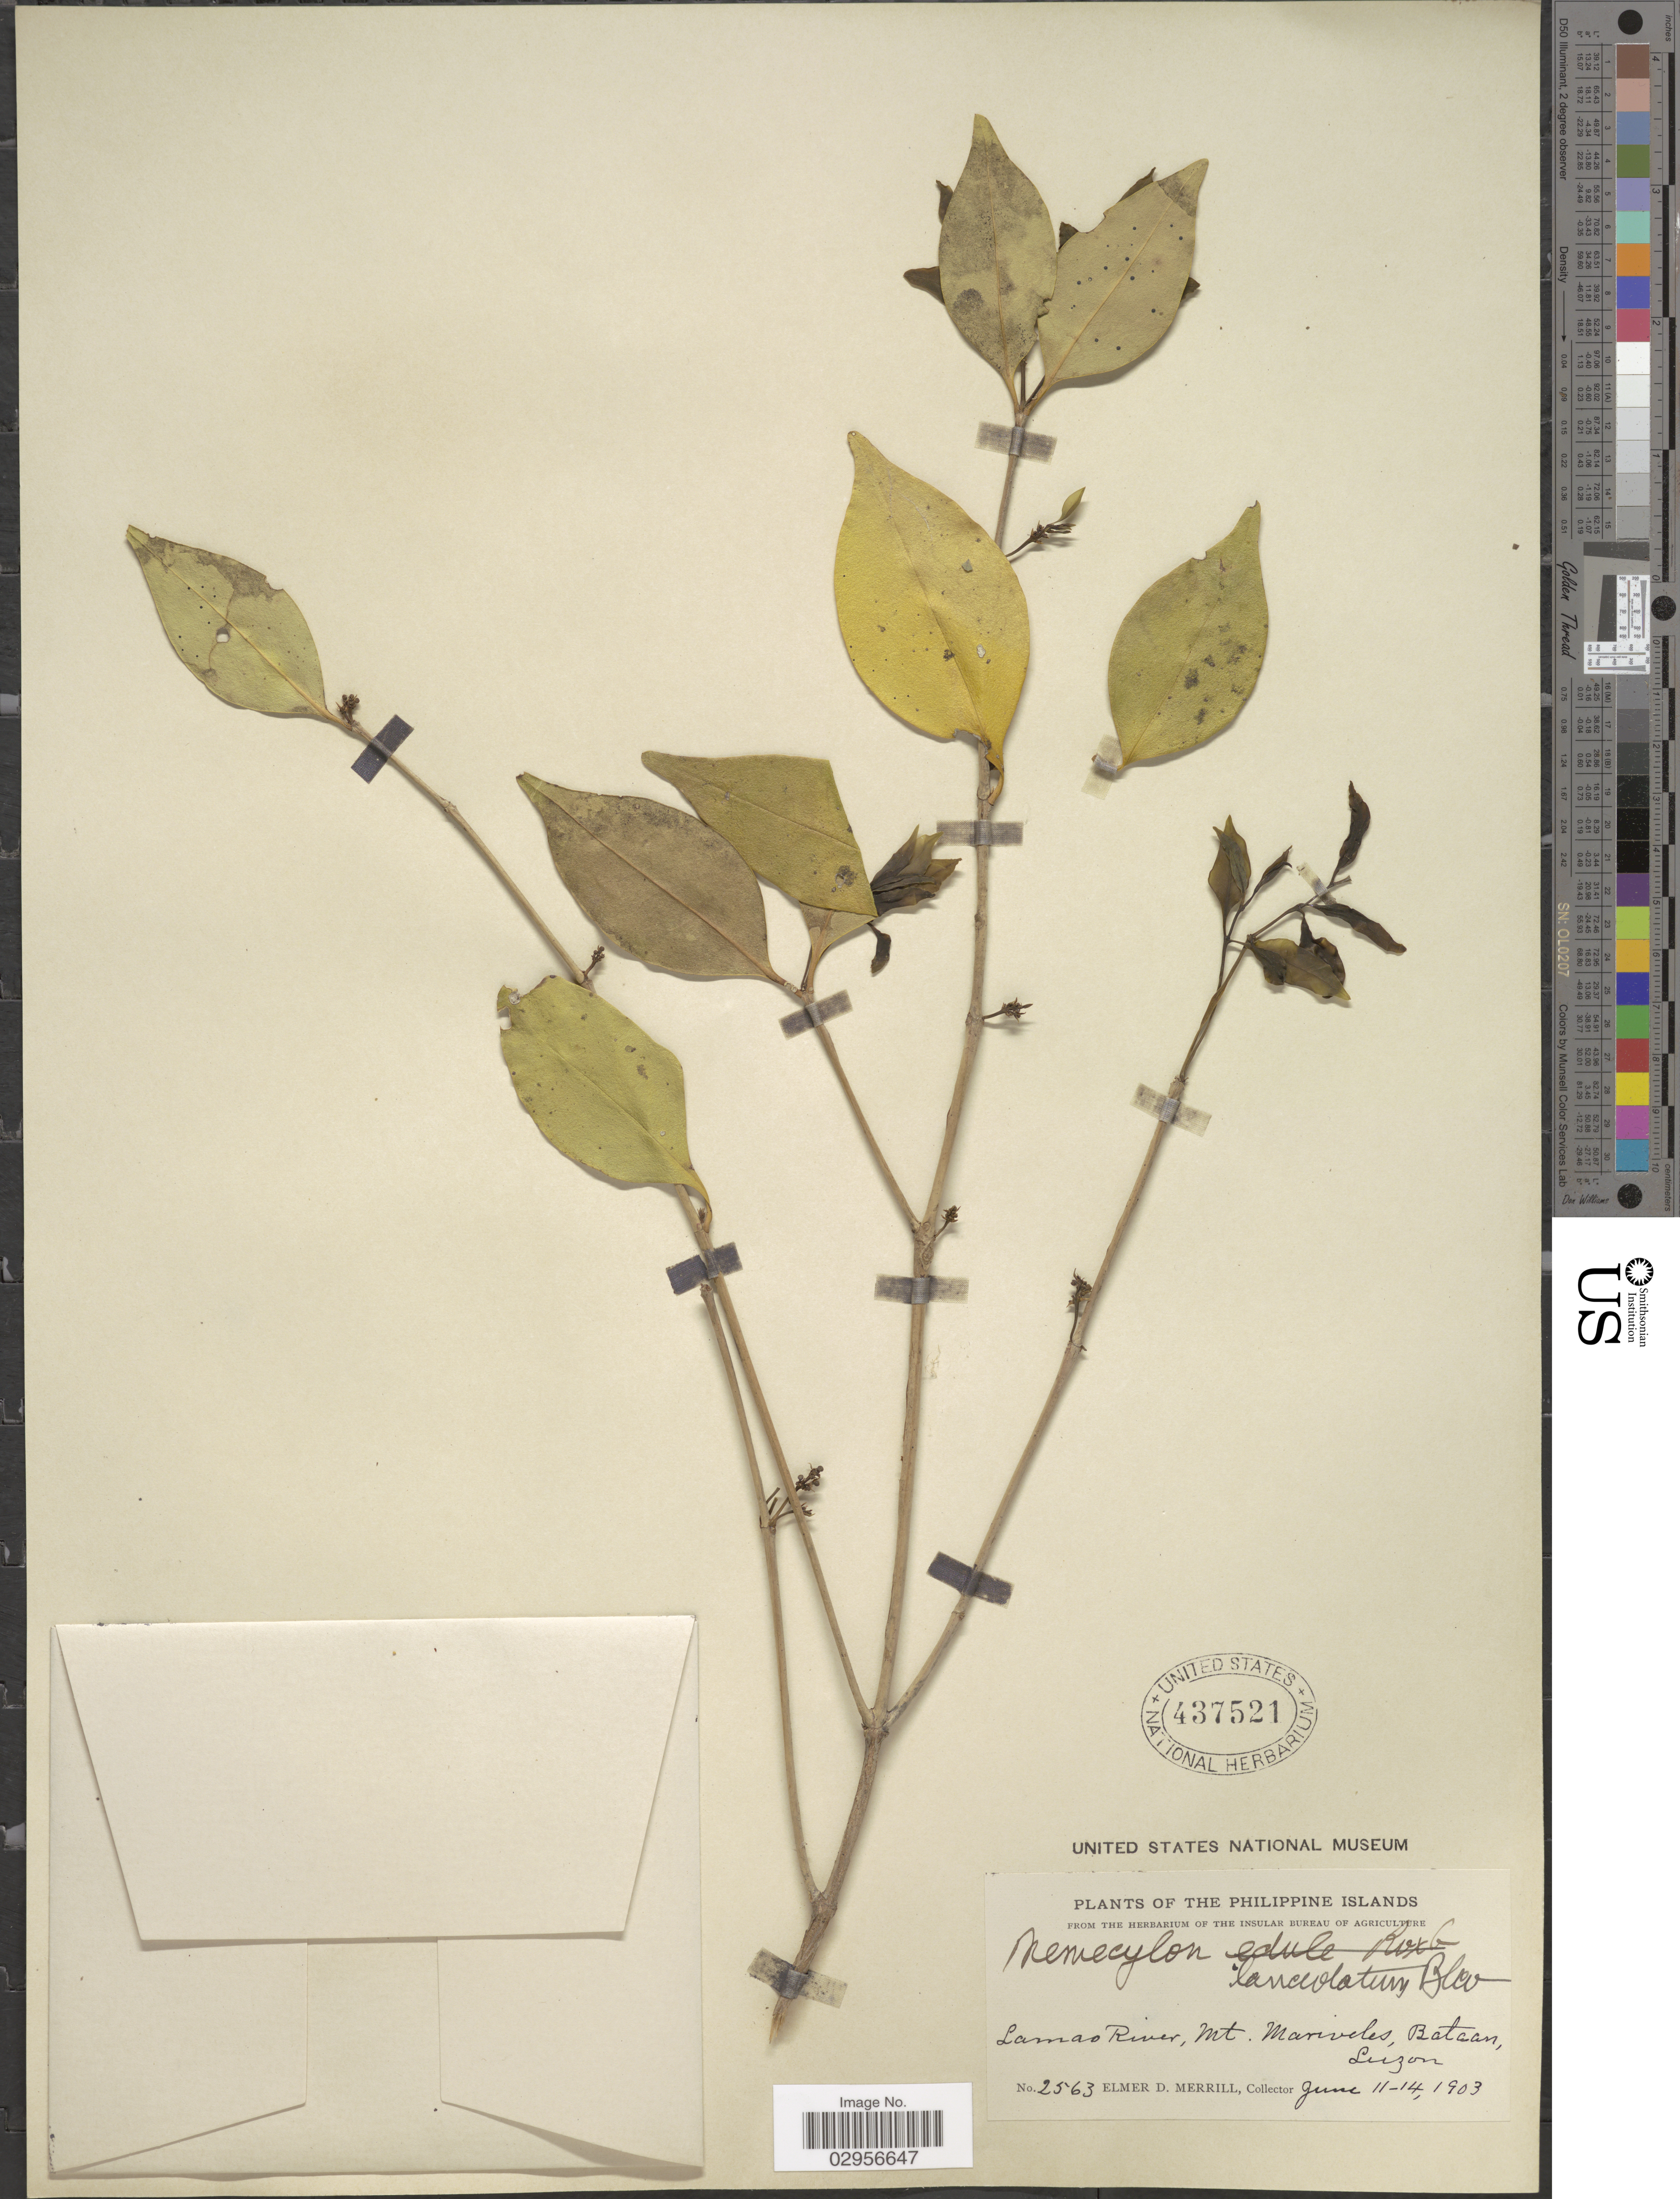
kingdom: Plantae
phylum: Tracheophyta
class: Magnoliopsida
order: Myrtales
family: Melastomataceae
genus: Memecylon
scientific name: Memecylon lanceolatum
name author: Blanco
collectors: E. D. Merrill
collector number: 2563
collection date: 1903-06-11/1903-06-14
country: Philippines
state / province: Central Luzon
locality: Lamao River, Mt. Mariveles, Bataan, Luzon.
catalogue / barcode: US 437521